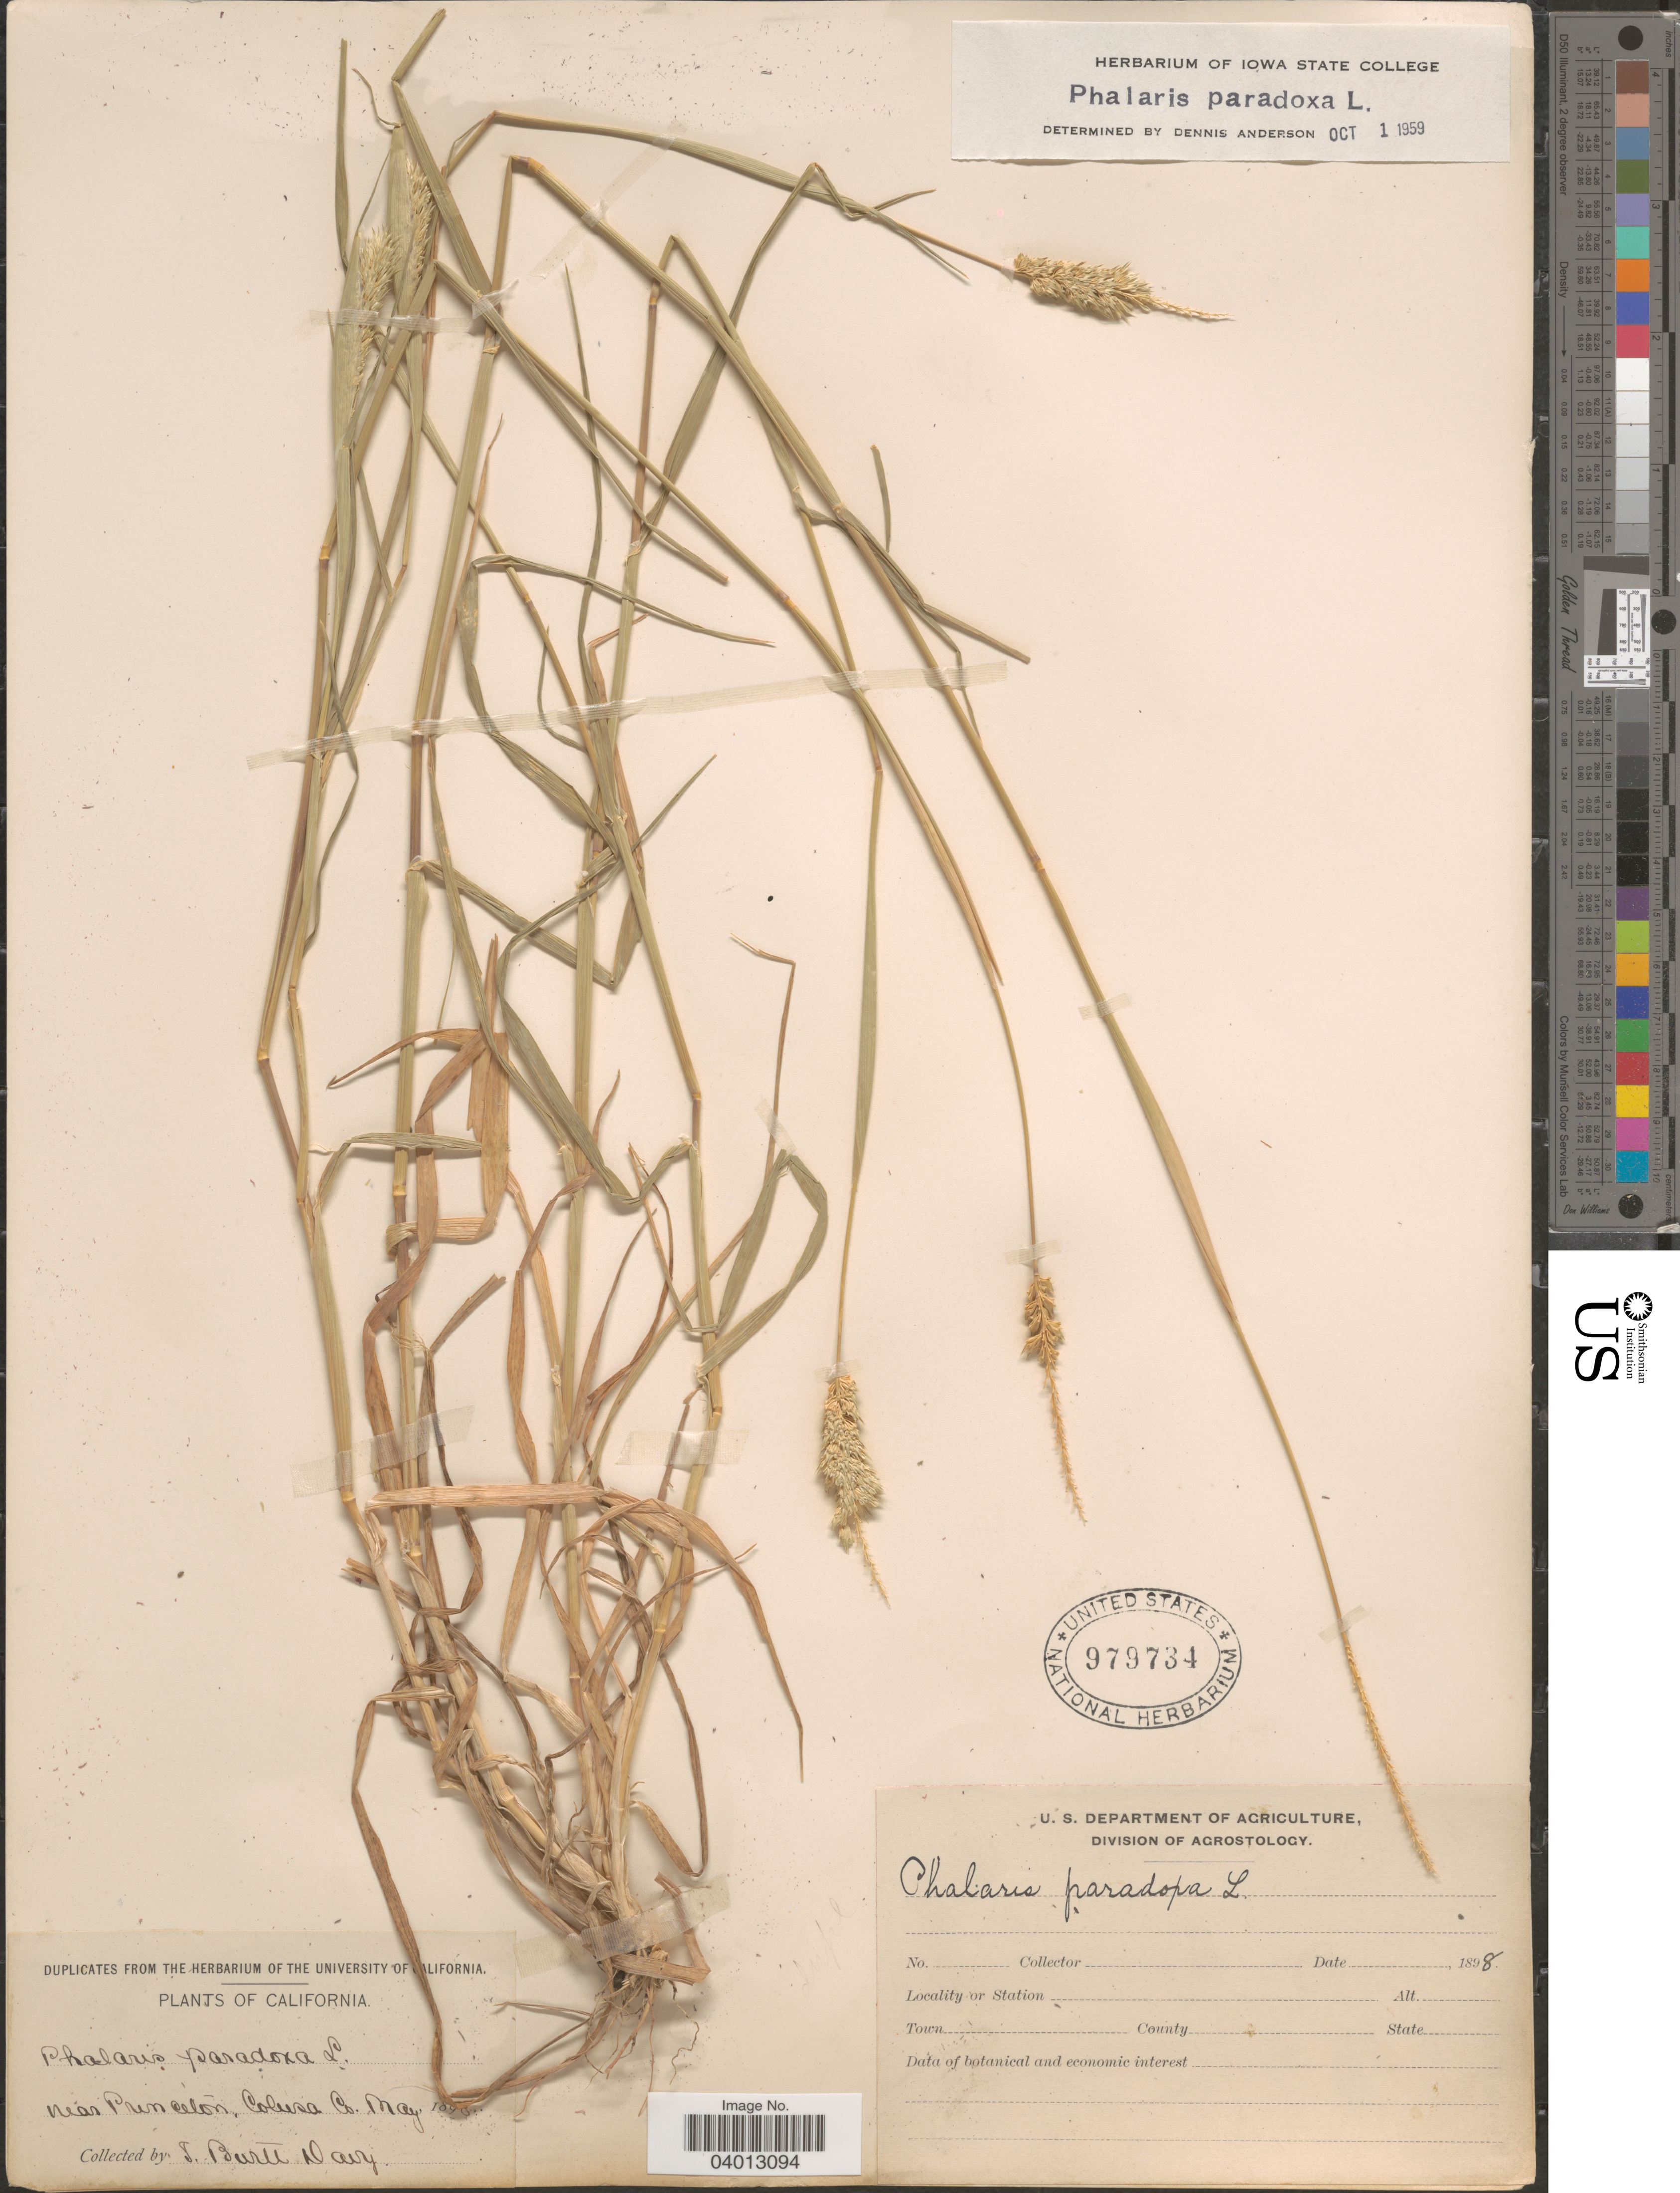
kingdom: Plantae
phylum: Tracheophyta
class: Liliopsida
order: Poales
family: Poaceae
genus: Phalaris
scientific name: Phalaris paradoxa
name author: L.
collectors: J. Burtt Davy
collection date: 1898-05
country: United States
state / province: California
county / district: Colusa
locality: Near Princeton, Colusa Co.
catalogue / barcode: US 979734